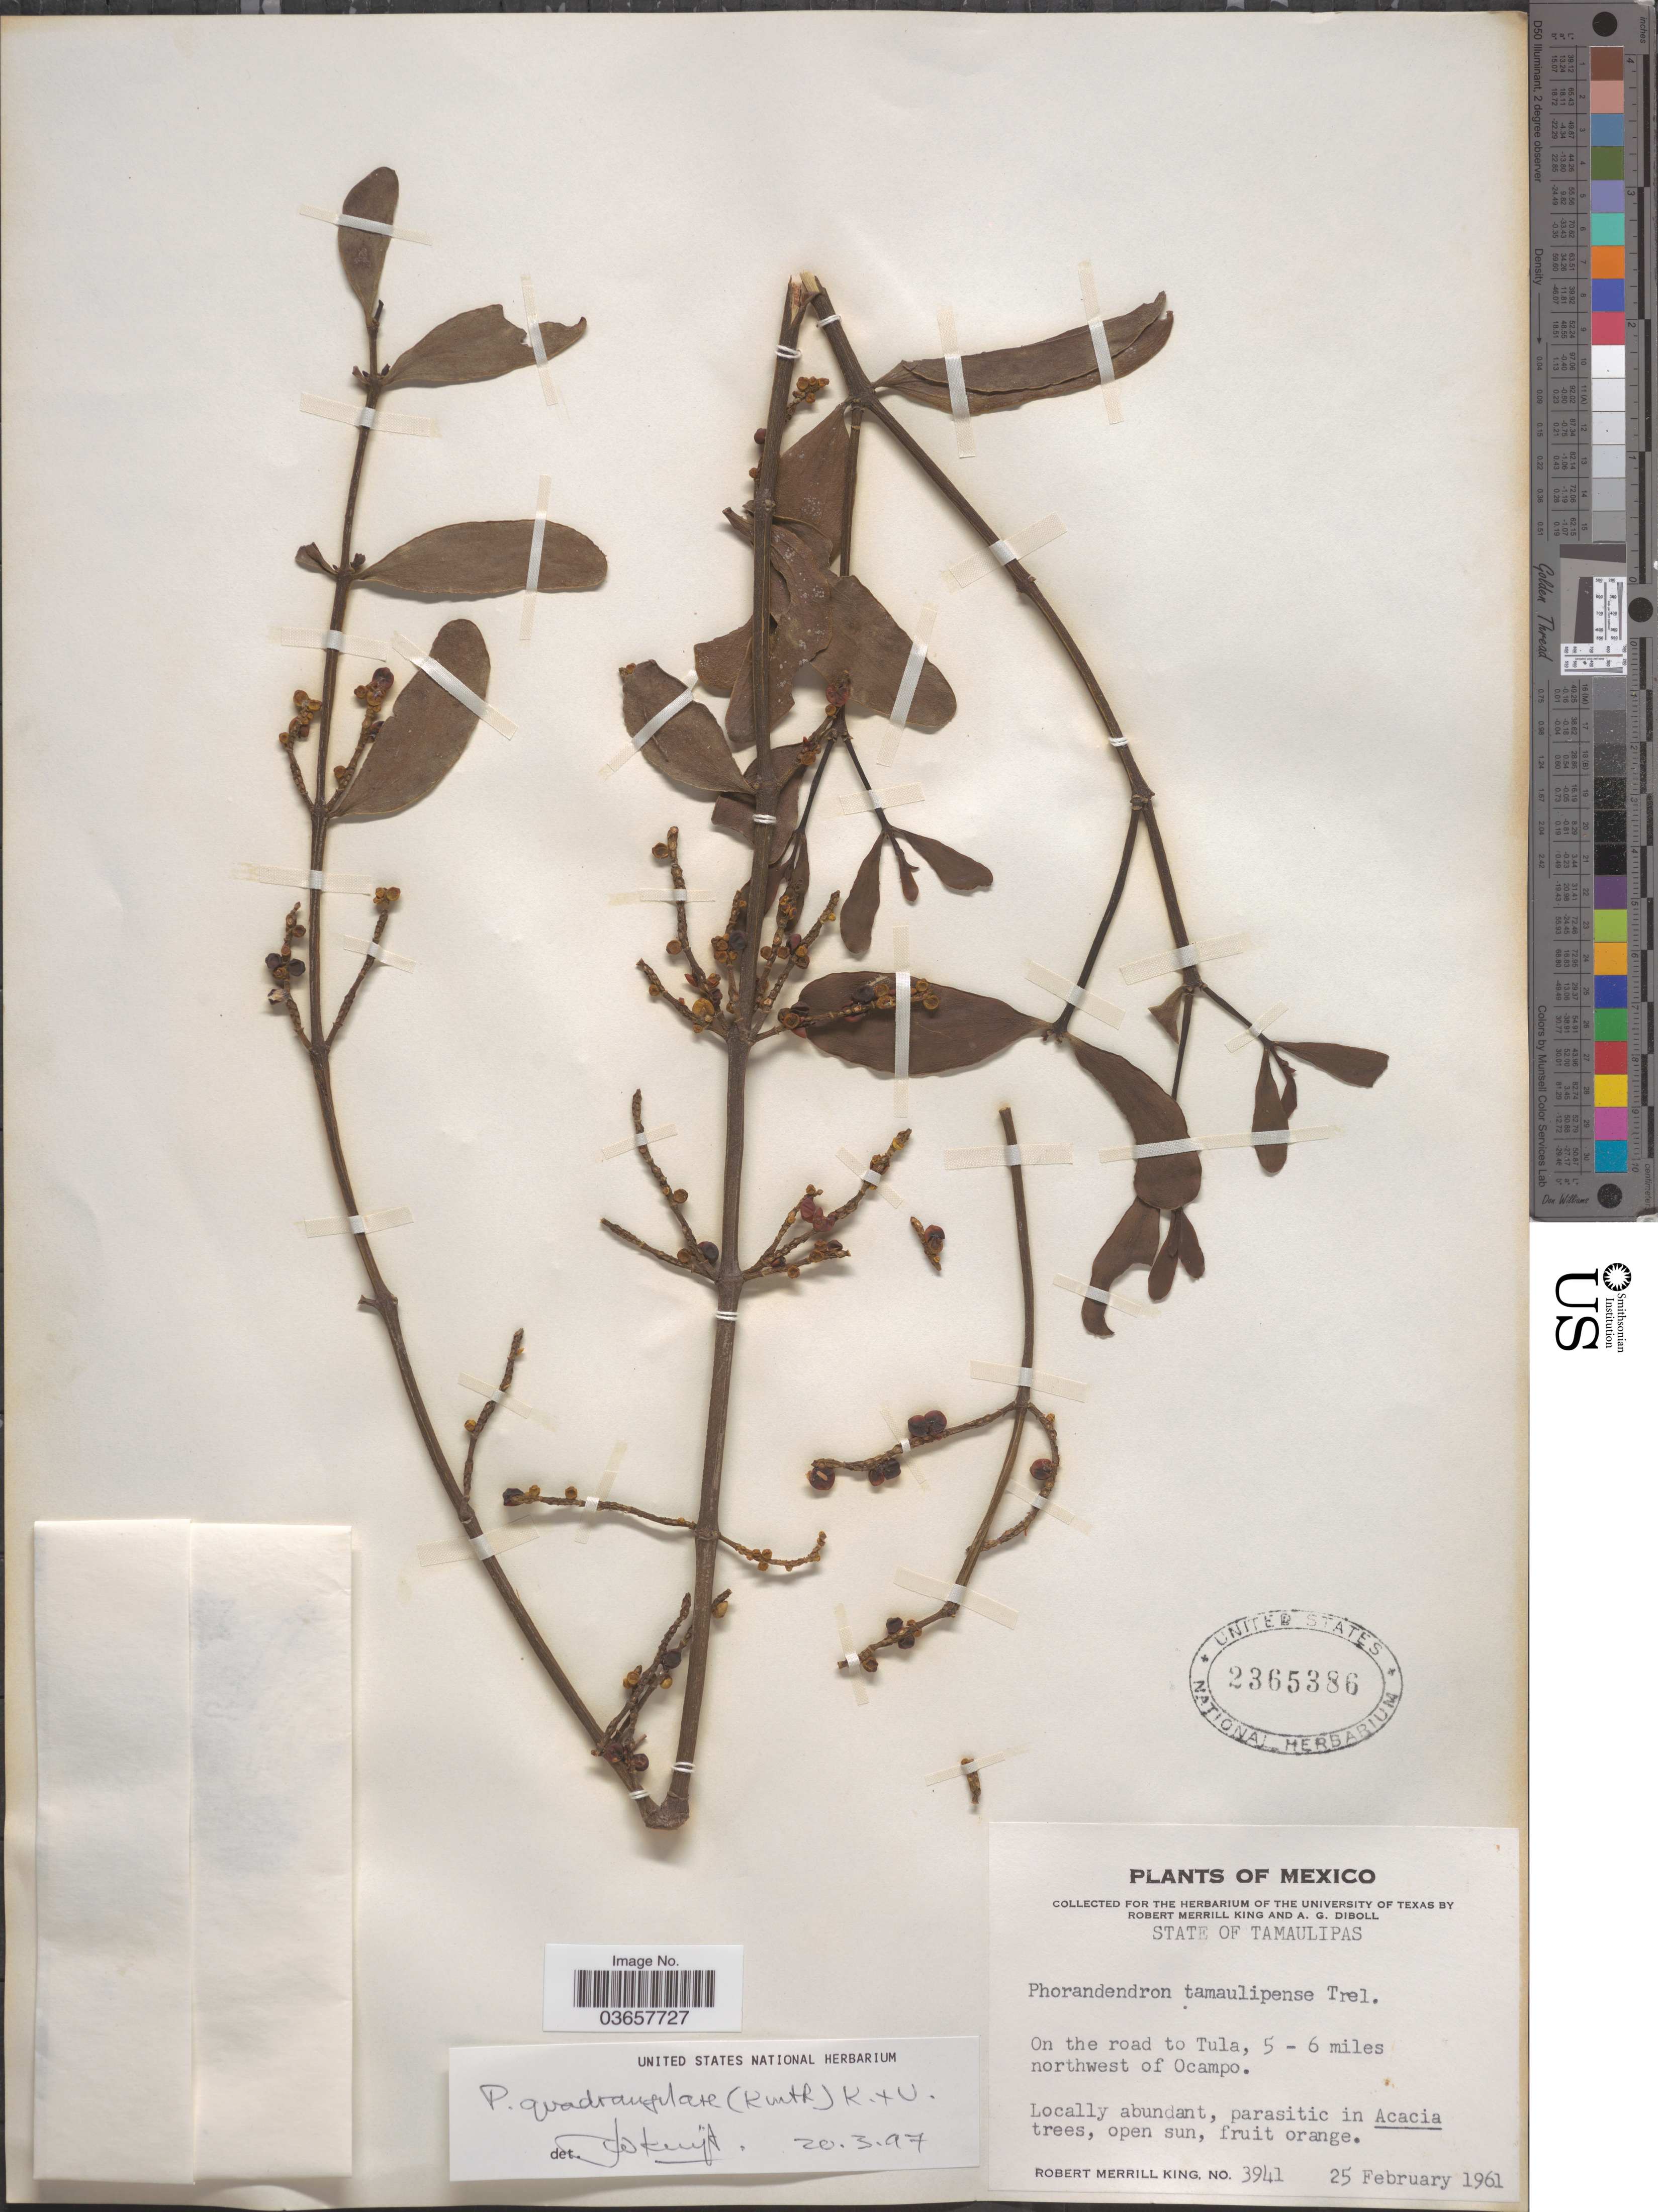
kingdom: Plantae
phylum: Tracheophyta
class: Magnoliopsida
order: Santalales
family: Viscaceae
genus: Phoradendron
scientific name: Phoradendron quadrangulare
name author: (Kunth) Griseb.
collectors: R. M. King & A. Diboll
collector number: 3941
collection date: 1961-02-25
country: Mexico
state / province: Tamaulipas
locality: On the road to Tula, 5-6 miles northwest of Ocampo.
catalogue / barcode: US 2365386